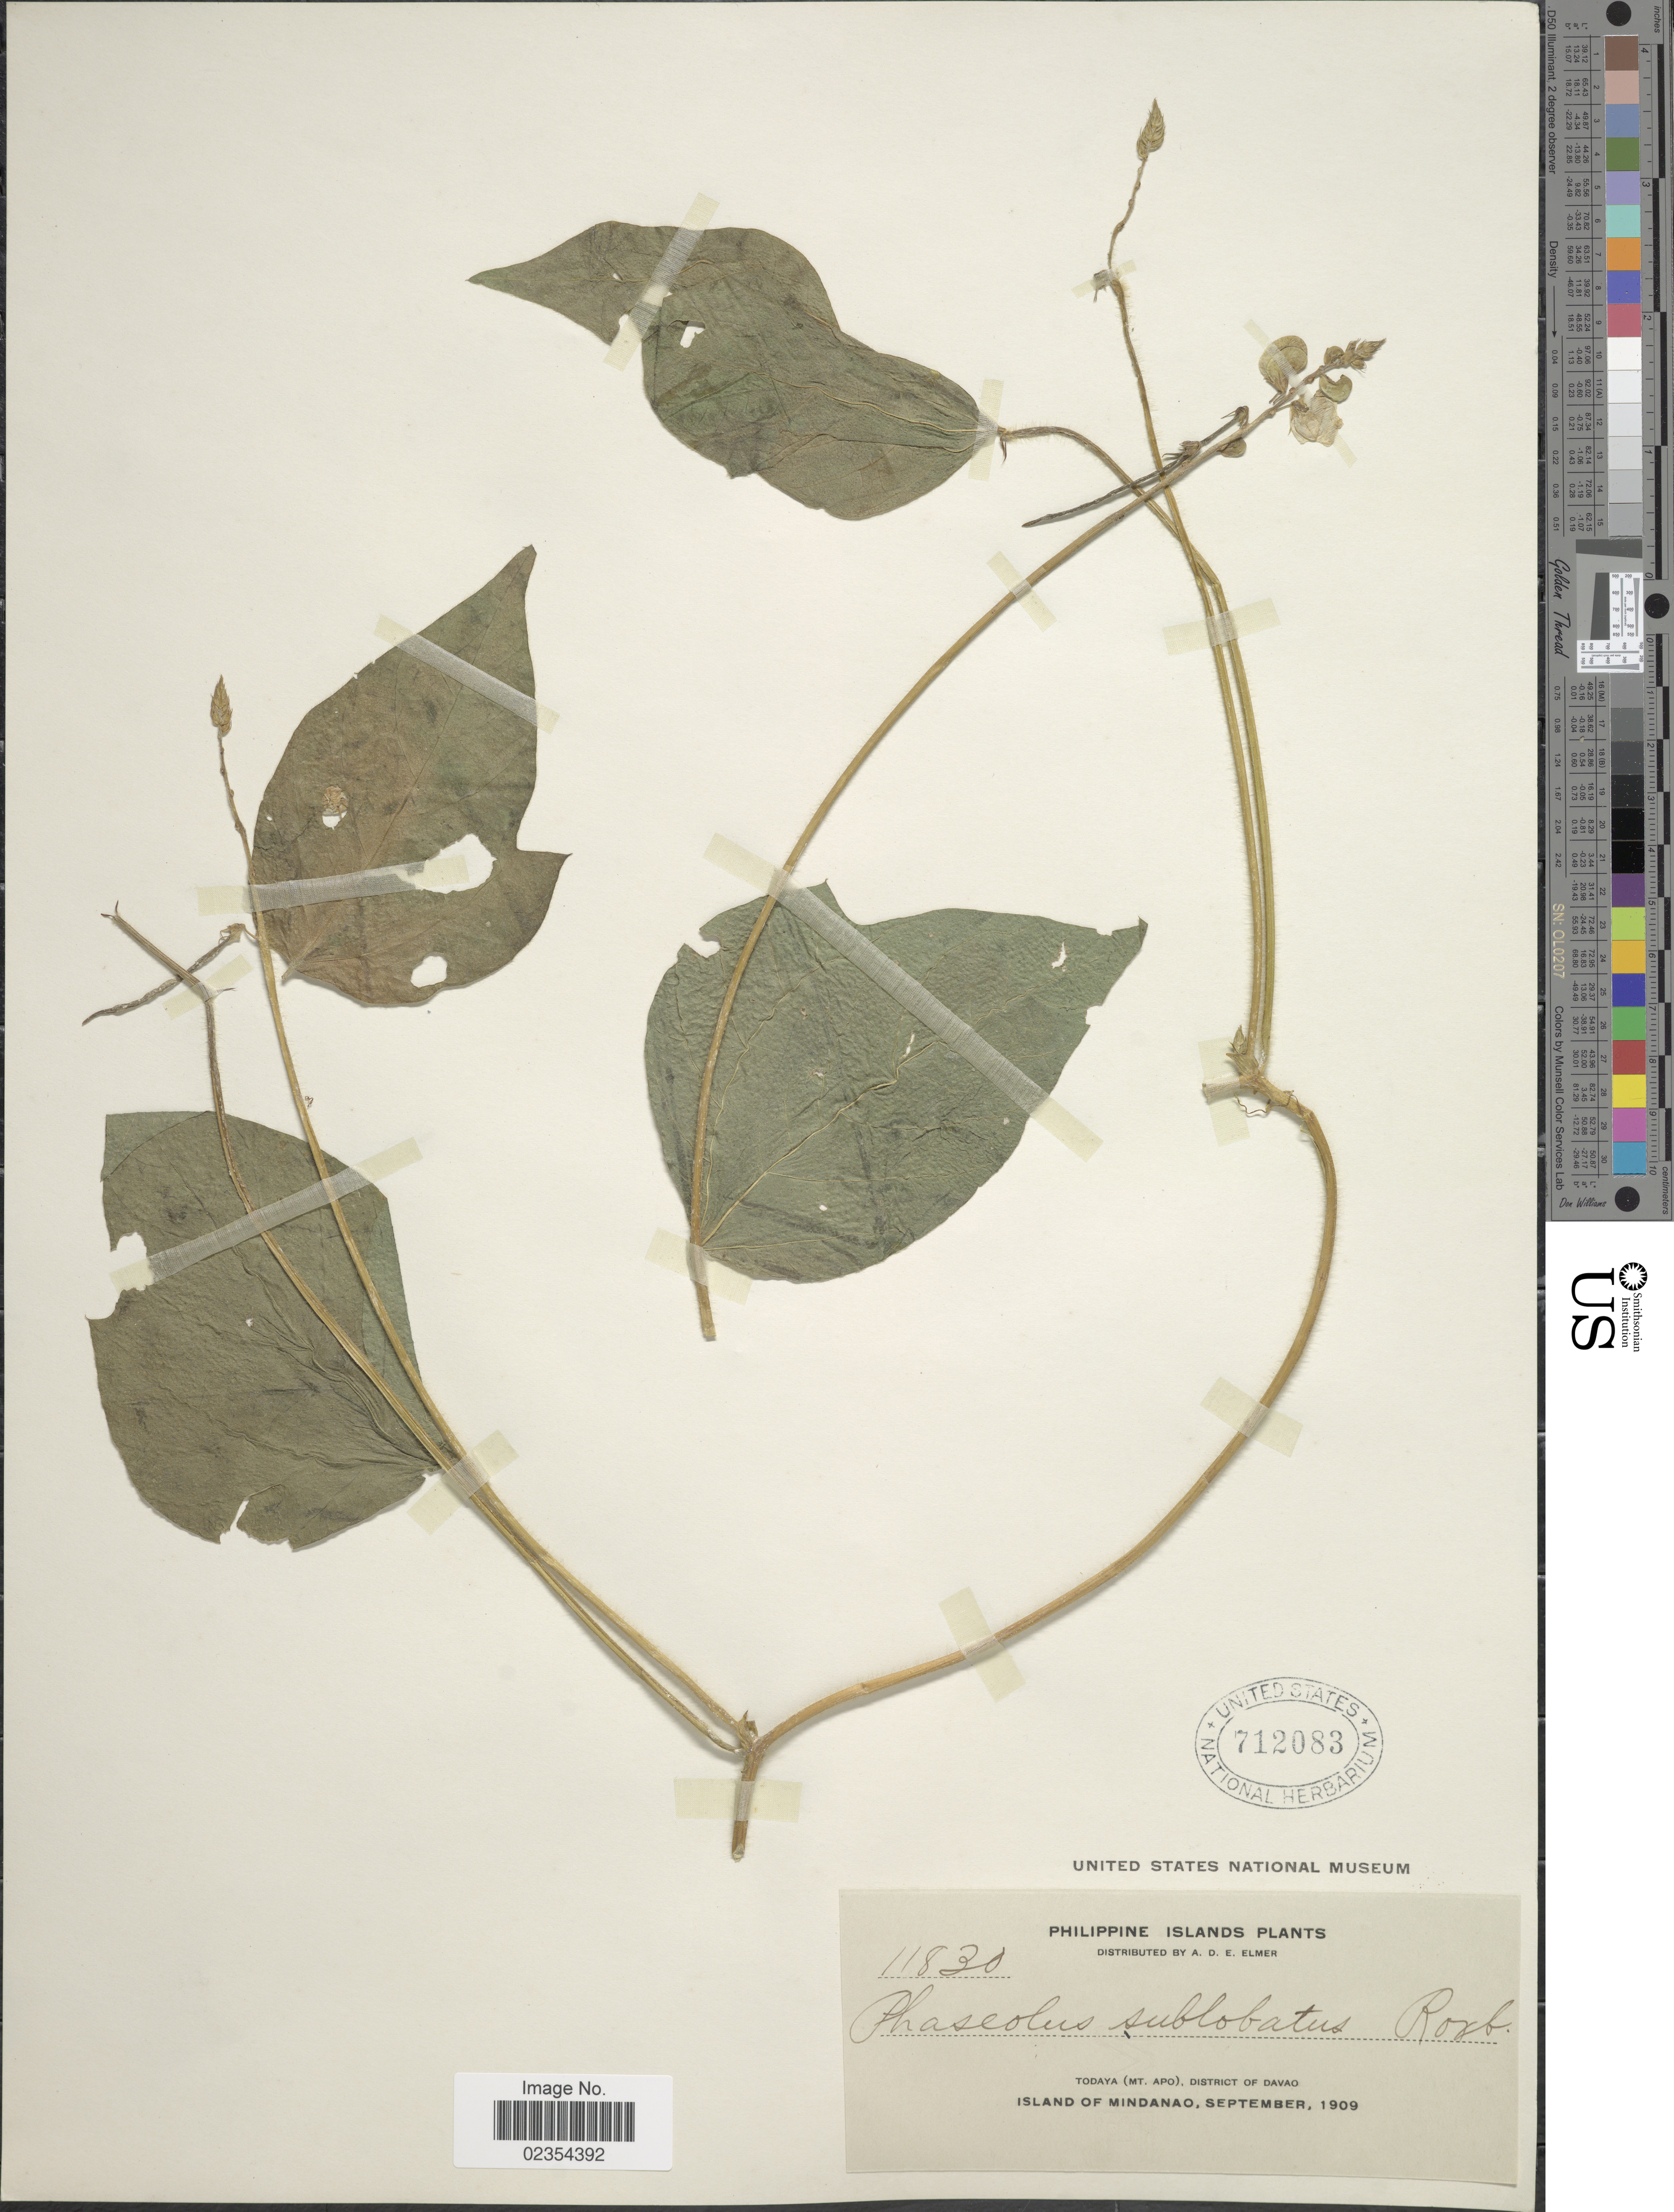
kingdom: Plantae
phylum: Tracheophyta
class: Magnoliopsida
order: Fabales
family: Fabaceae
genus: Vigna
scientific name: Vigna radiata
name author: (L.) R. Wilczek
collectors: A. D. E. Elmer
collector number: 11830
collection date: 1909-09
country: Philippines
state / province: Davao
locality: Philippine Islands, Todaya (Mt. Apo), Island of Mindandao.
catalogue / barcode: US 712083